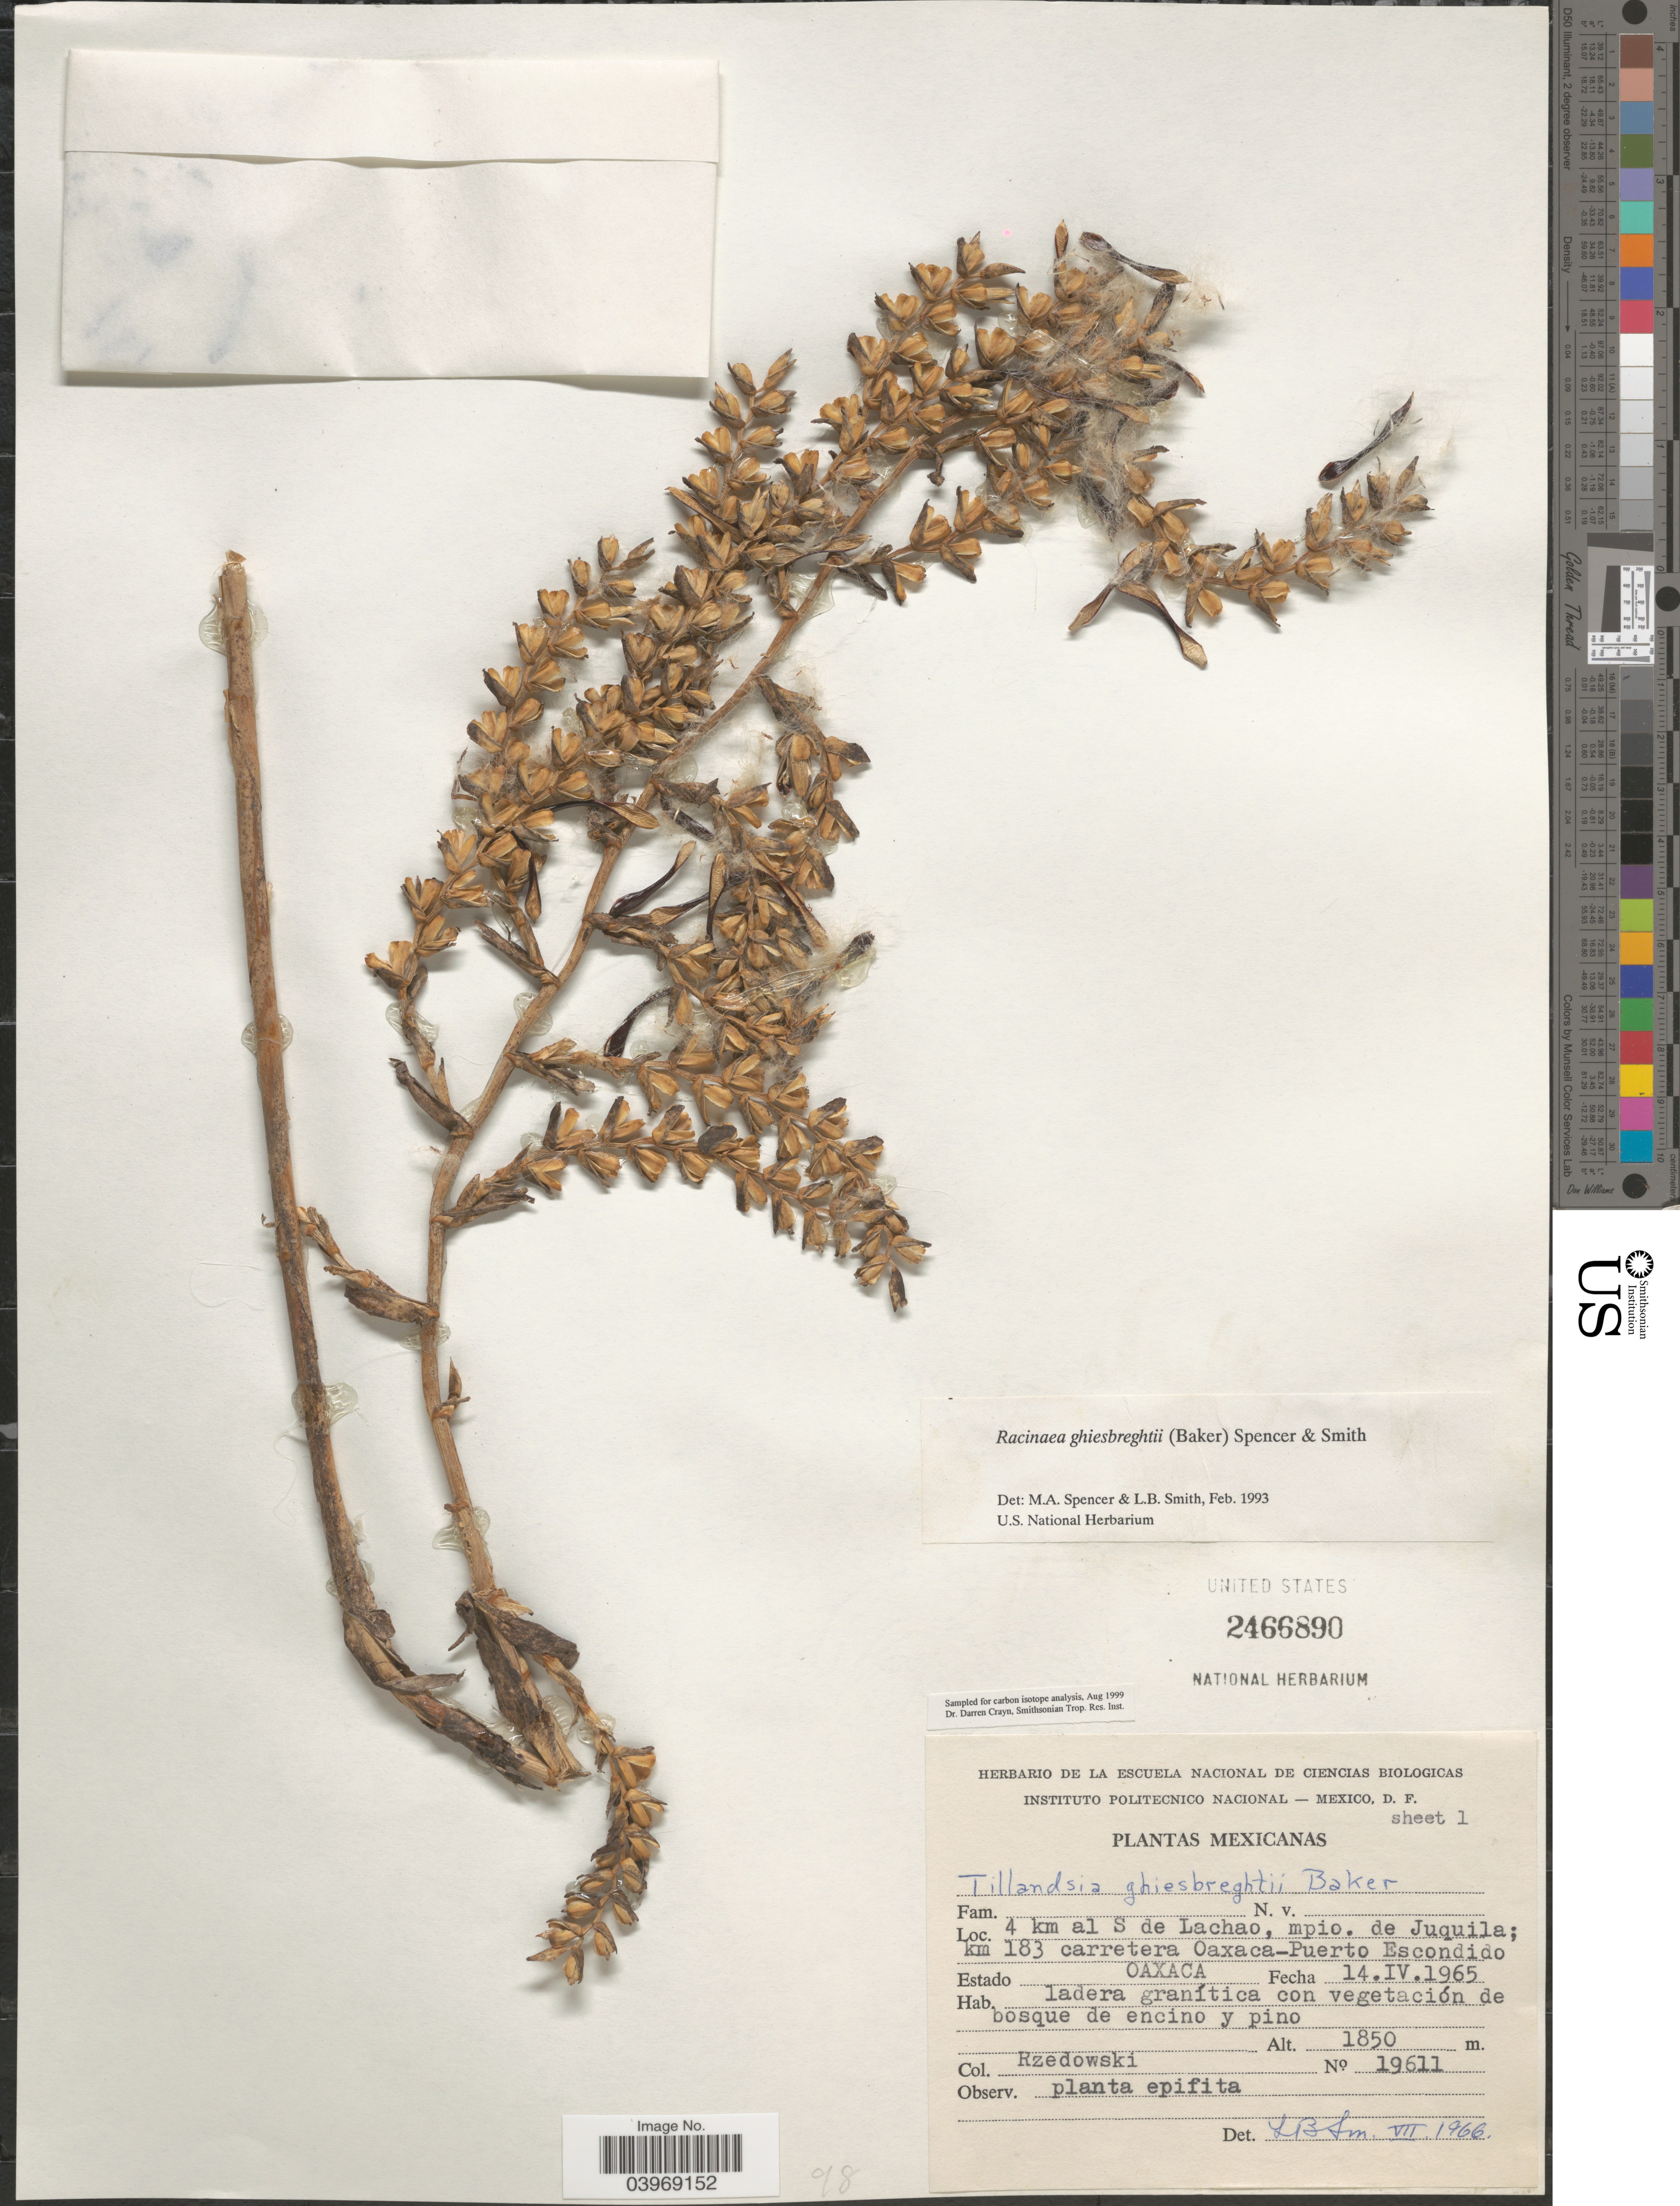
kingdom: Plantae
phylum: Tracheophyta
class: Liliopsida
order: Poales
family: Bromeliaceae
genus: Racinaea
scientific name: Racinaea ghiesbreghtii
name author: (Baker) M.A. Spencer & L.B. Sm.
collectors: Rzedowski, --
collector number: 19611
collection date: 1965-04-14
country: Mexico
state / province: Oaxaca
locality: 4 km al S de Lachao, mpio. de Juquila; km 183 carretera Oaxaca-Puerto Escondido.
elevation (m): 1850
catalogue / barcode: US 2466890